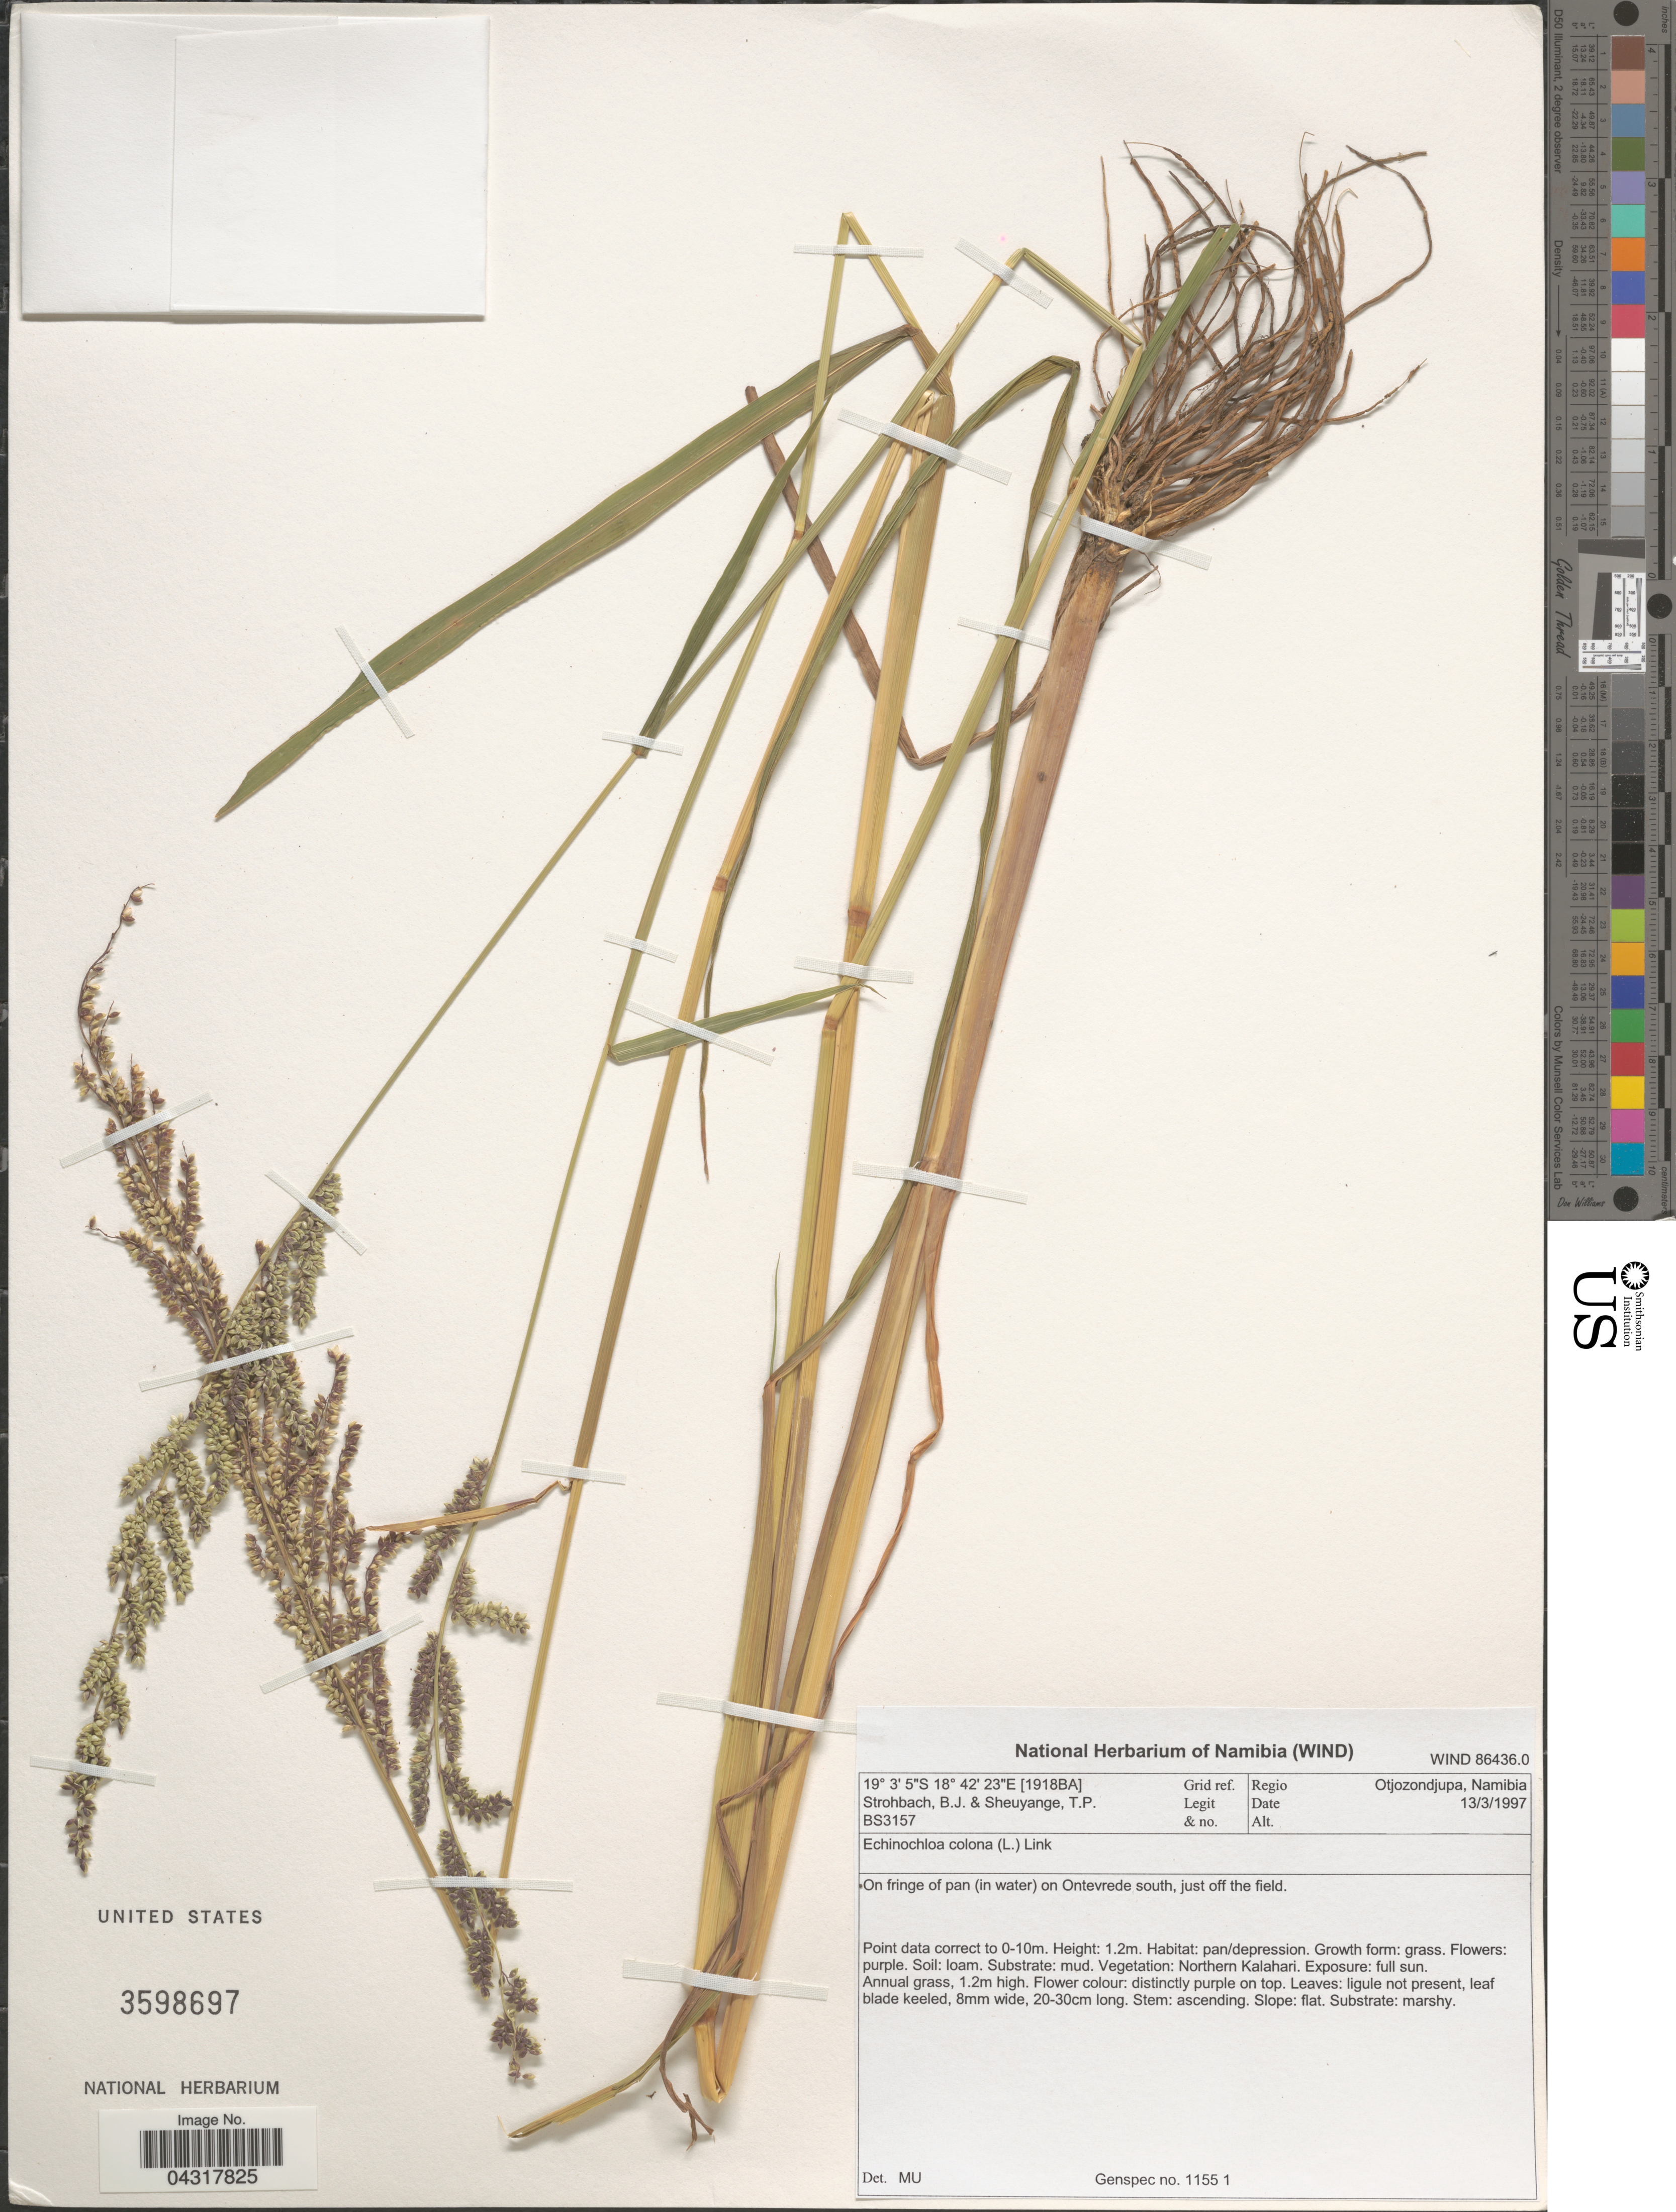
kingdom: Plantae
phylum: Tracheophyta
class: Liliopsida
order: Poales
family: Poaceae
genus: Echinochloa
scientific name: Echinochloa colona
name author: (L.) Link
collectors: B. Strohbach & T. Sheuyange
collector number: BS3157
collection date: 1997-03-13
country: Namibia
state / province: Otjozondjupa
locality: Regio Otjozondjupa, Namibia. [1918BA] Grid ref. On fringe of pan (in water) on Ontevrede south, just off the field. Northern Kalahari.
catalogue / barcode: US 3598697